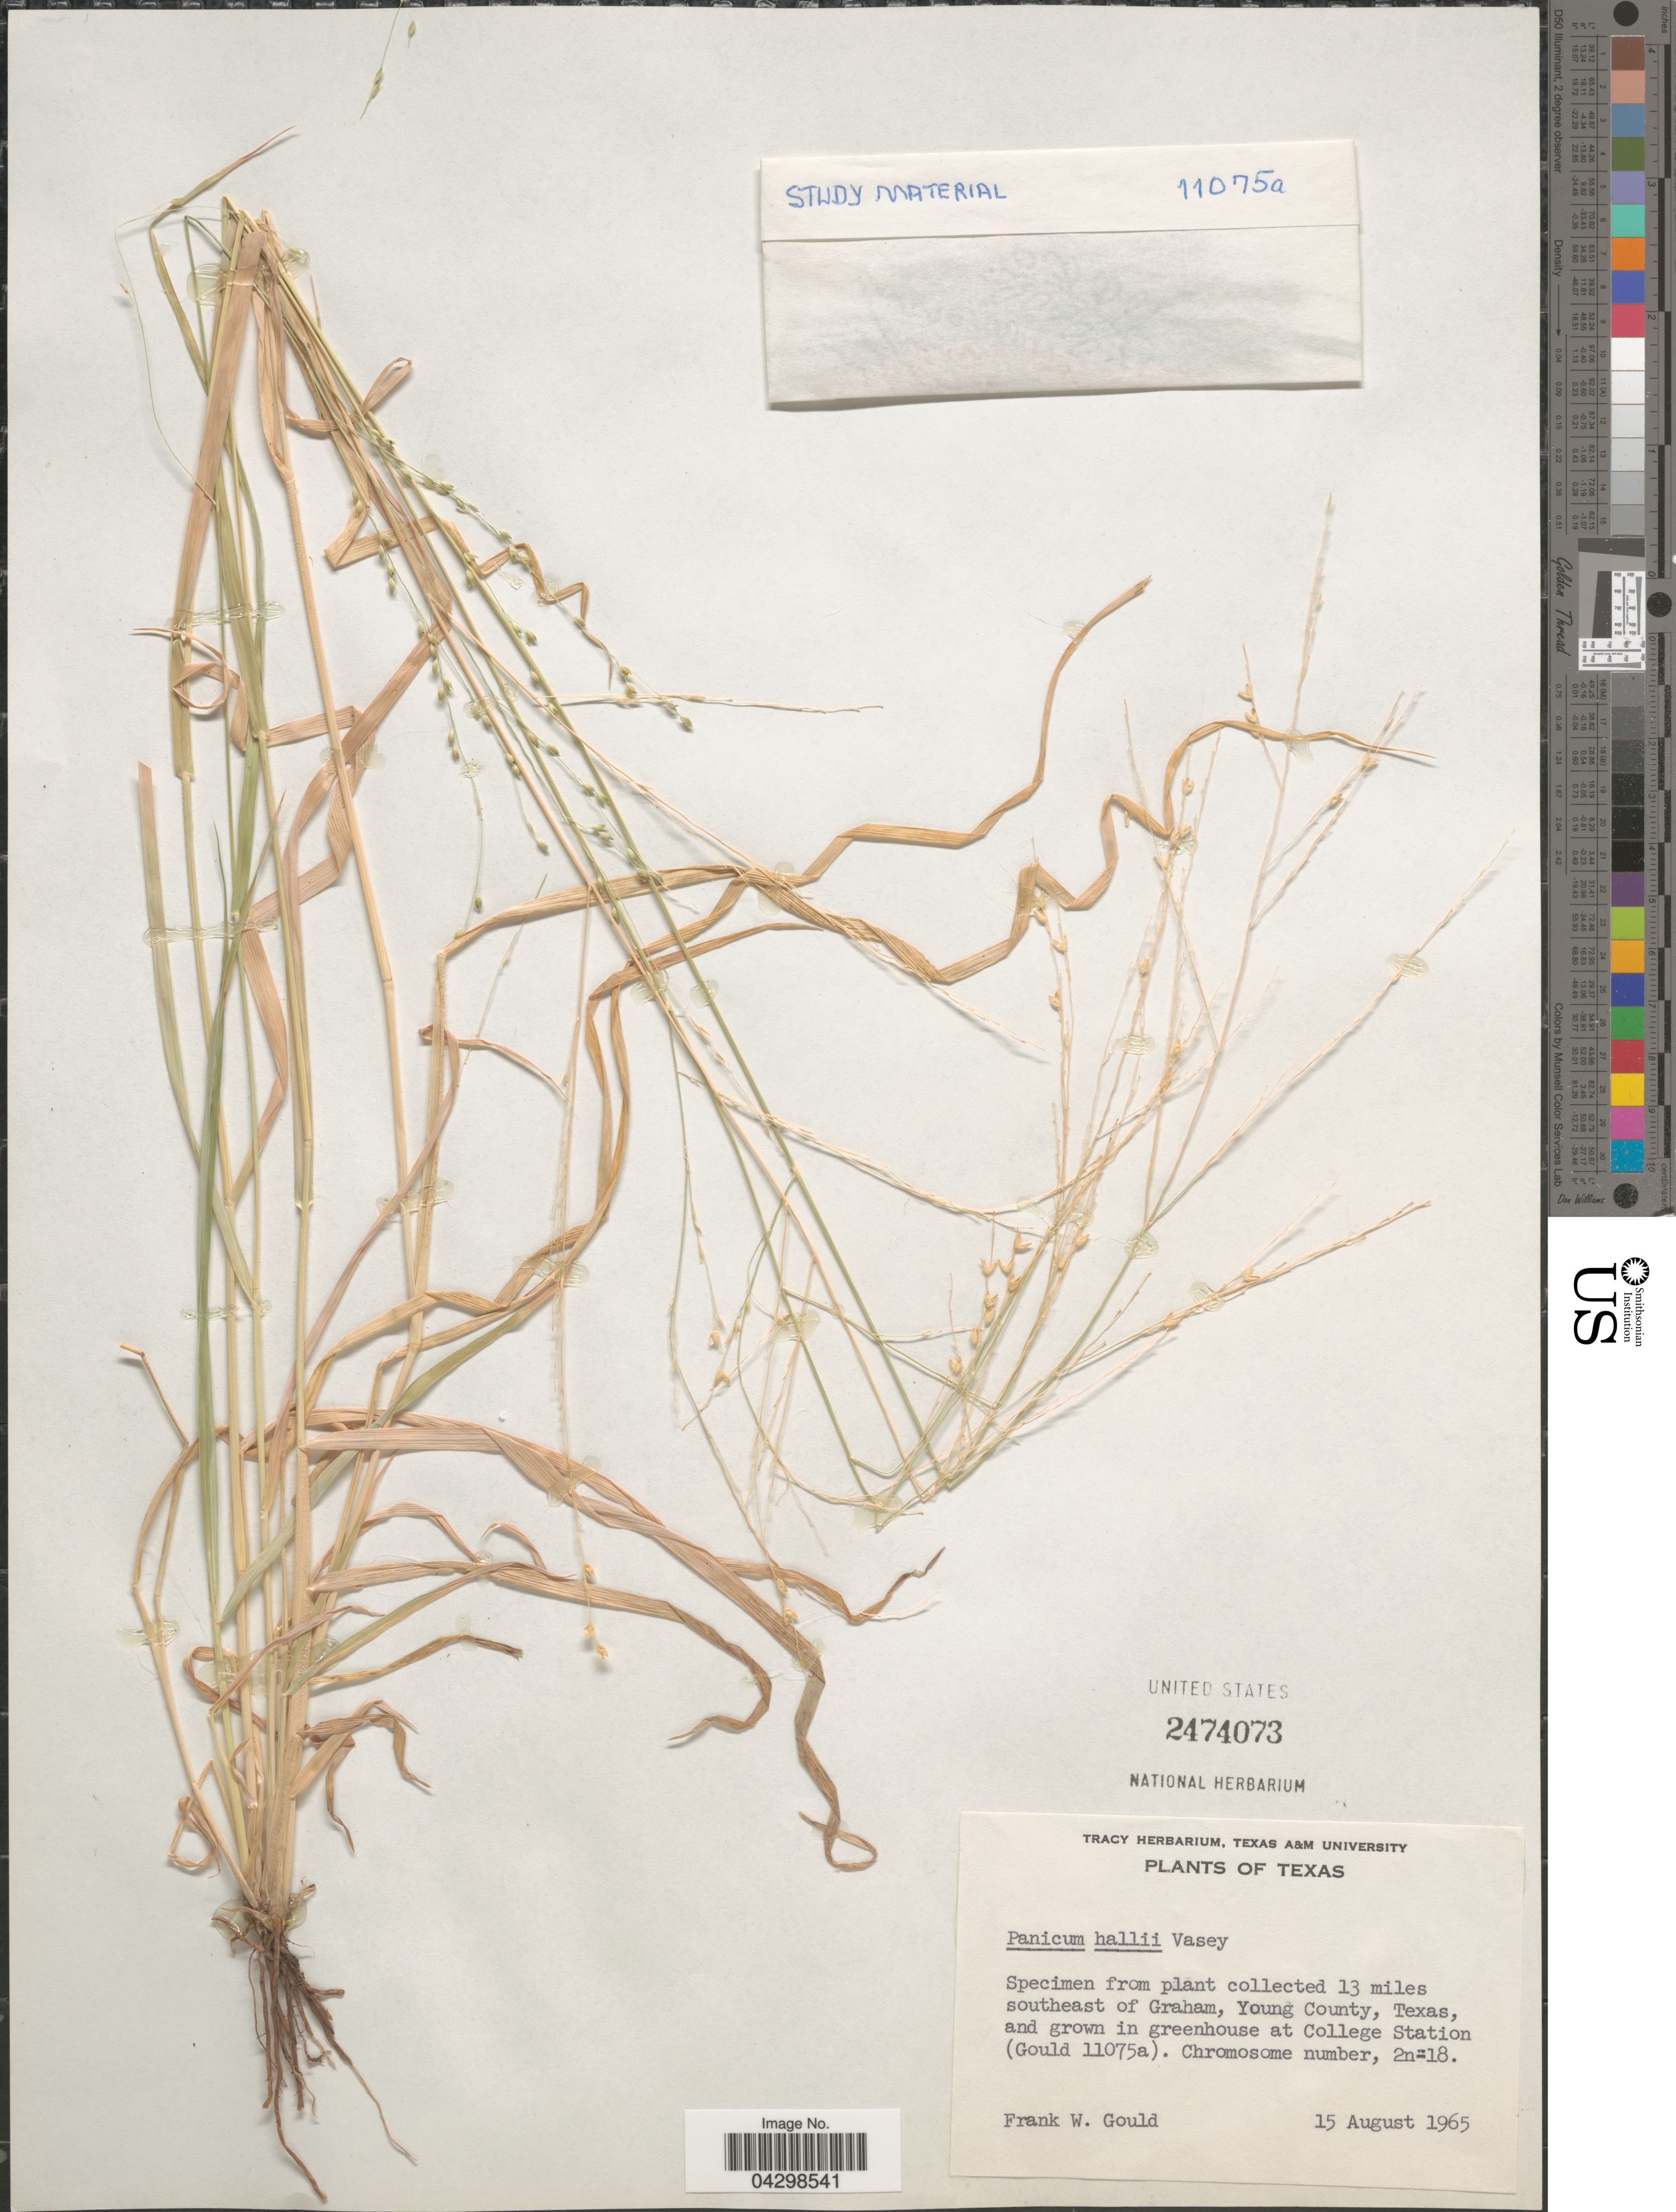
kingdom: Plantae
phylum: Tracheophyta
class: Liliopsida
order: Poales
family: Poaceae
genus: Panicum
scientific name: Panicum hallii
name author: Vasey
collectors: F. W. Gould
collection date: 1965-08-15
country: United States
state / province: Texas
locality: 13 miles southeast of Graham, Young County, Texas, and grown in greenhouse at College Station (Gould 11075a).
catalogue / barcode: US 2474073